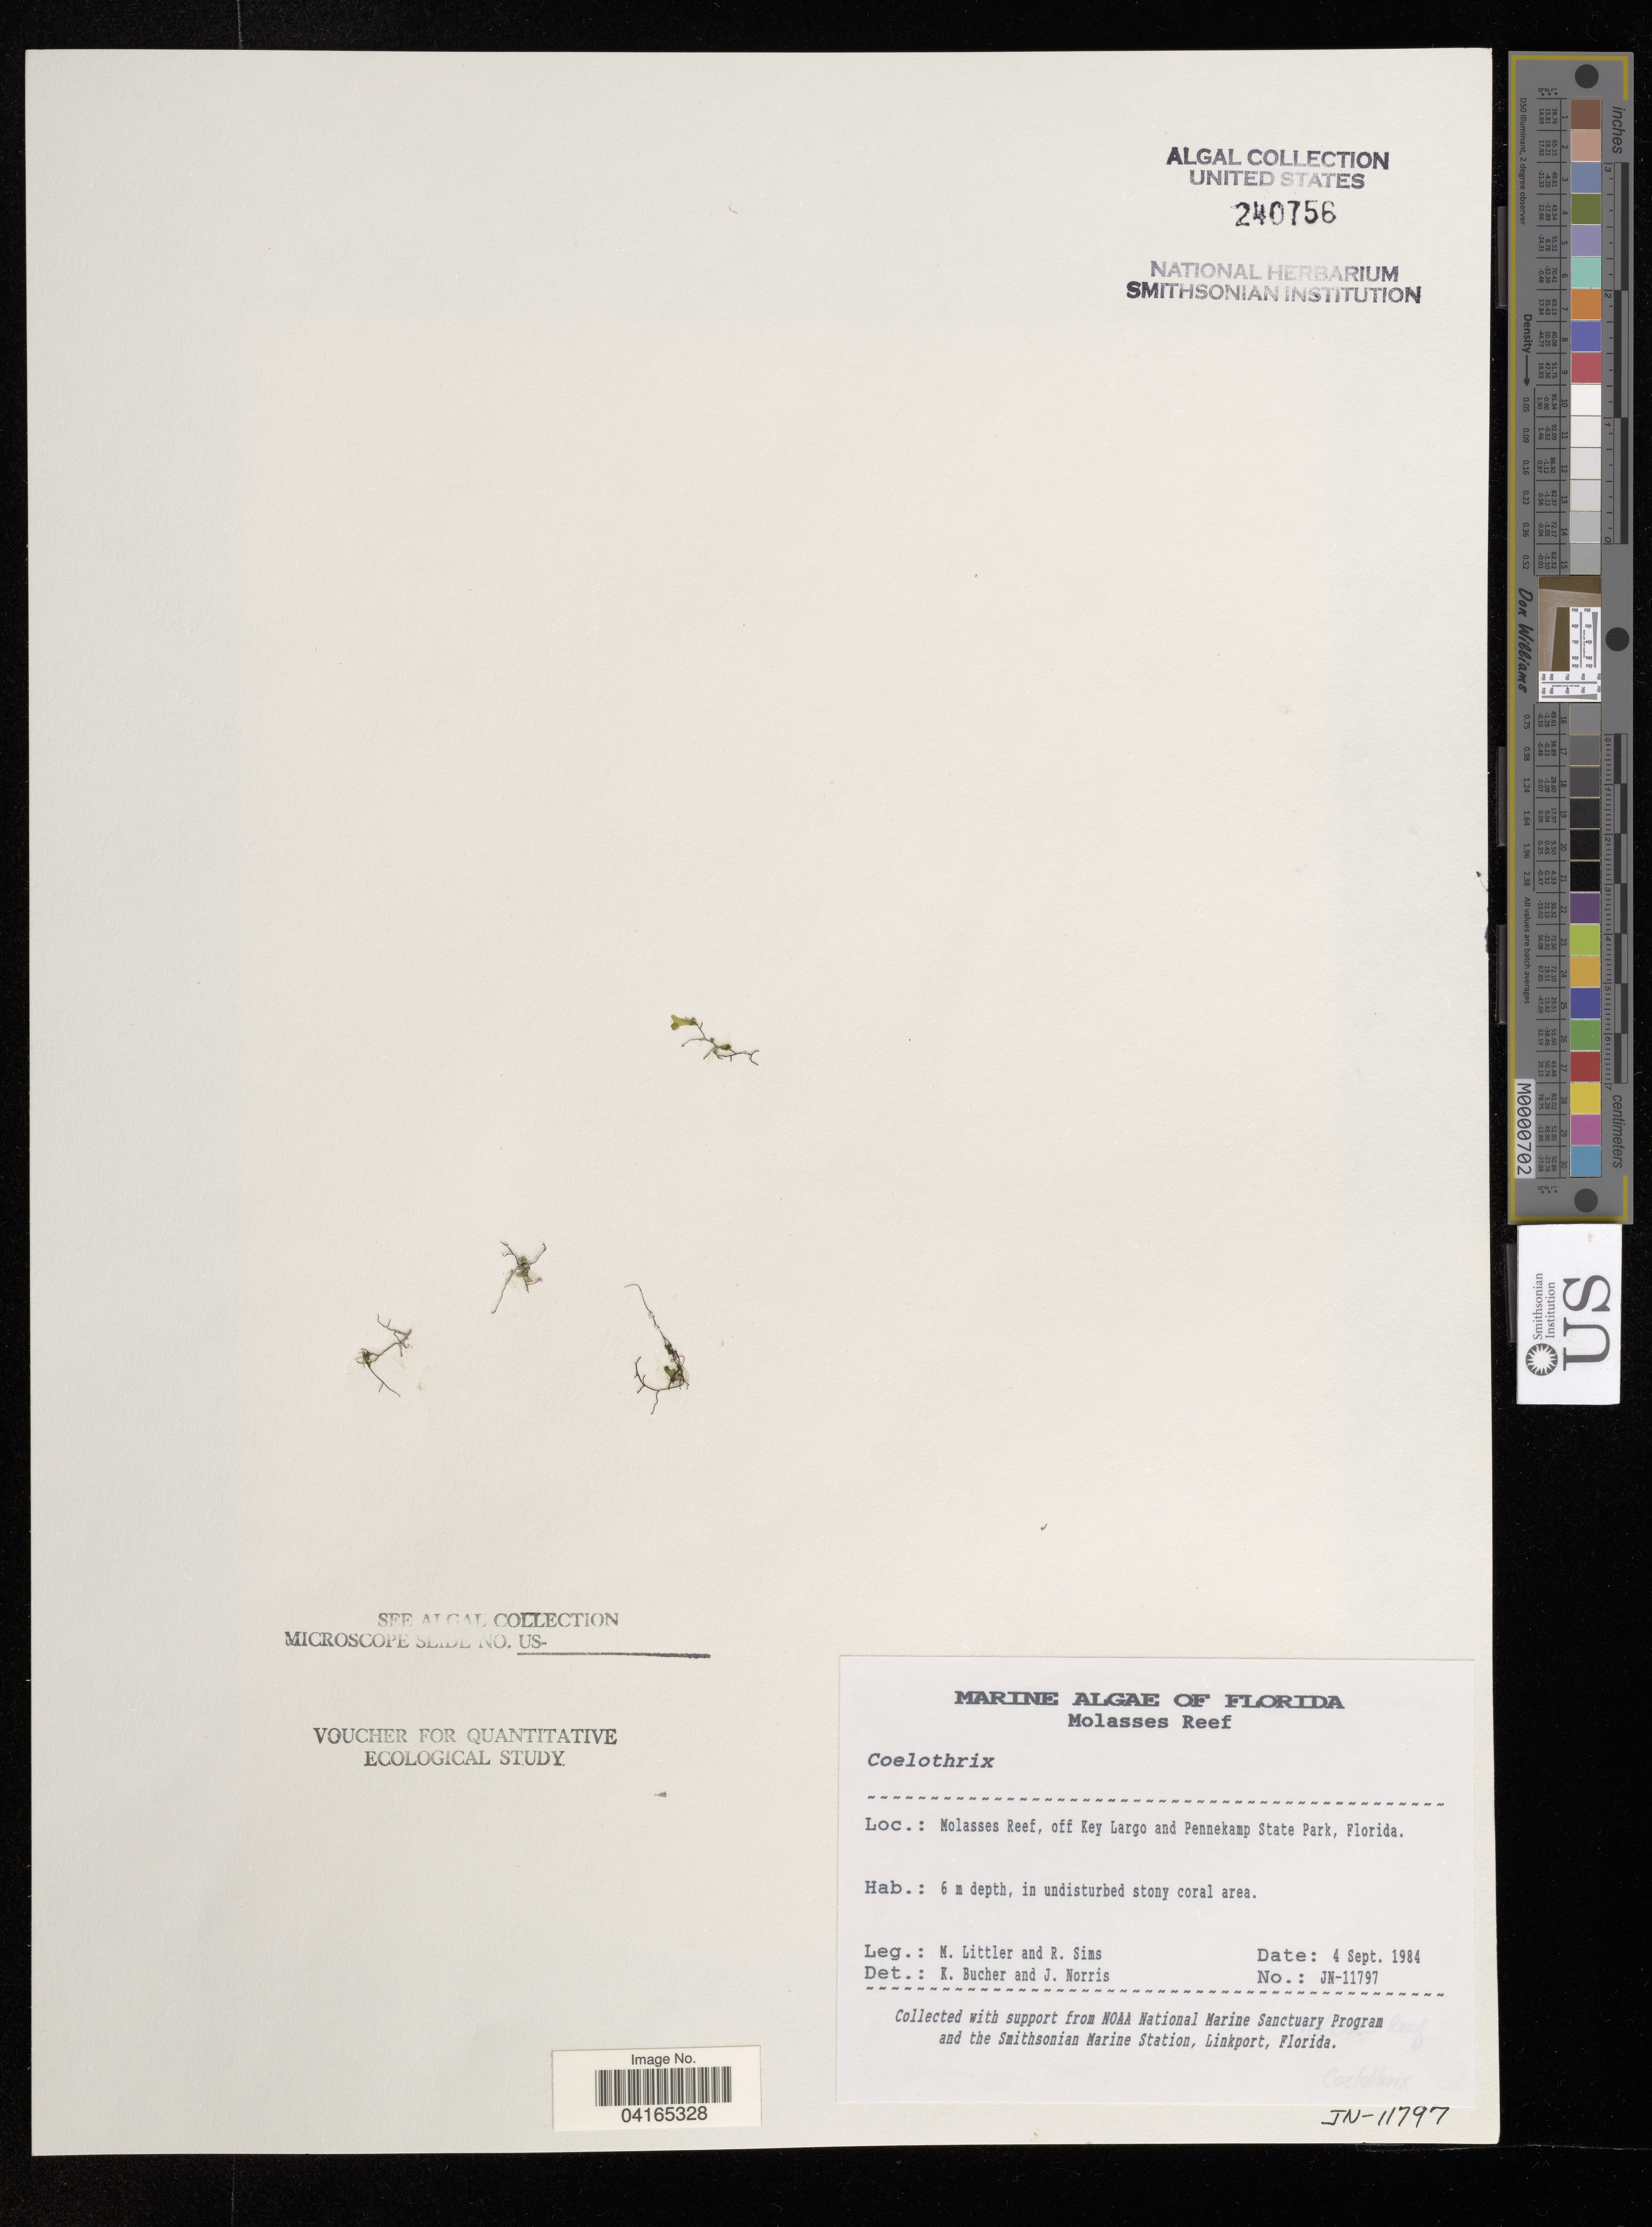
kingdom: Plantae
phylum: Rhodophyta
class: Florideophyceae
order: Rhodymeniales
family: Champiaceae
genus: Coelothrix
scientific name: Coelothrix sp.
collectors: M. Littler & R. Sims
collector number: JN-11797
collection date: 1984-09-04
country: United States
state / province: Florida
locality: Molasses Reef, off Key Largo and Pennekamp State Park.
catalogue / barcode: US 240756